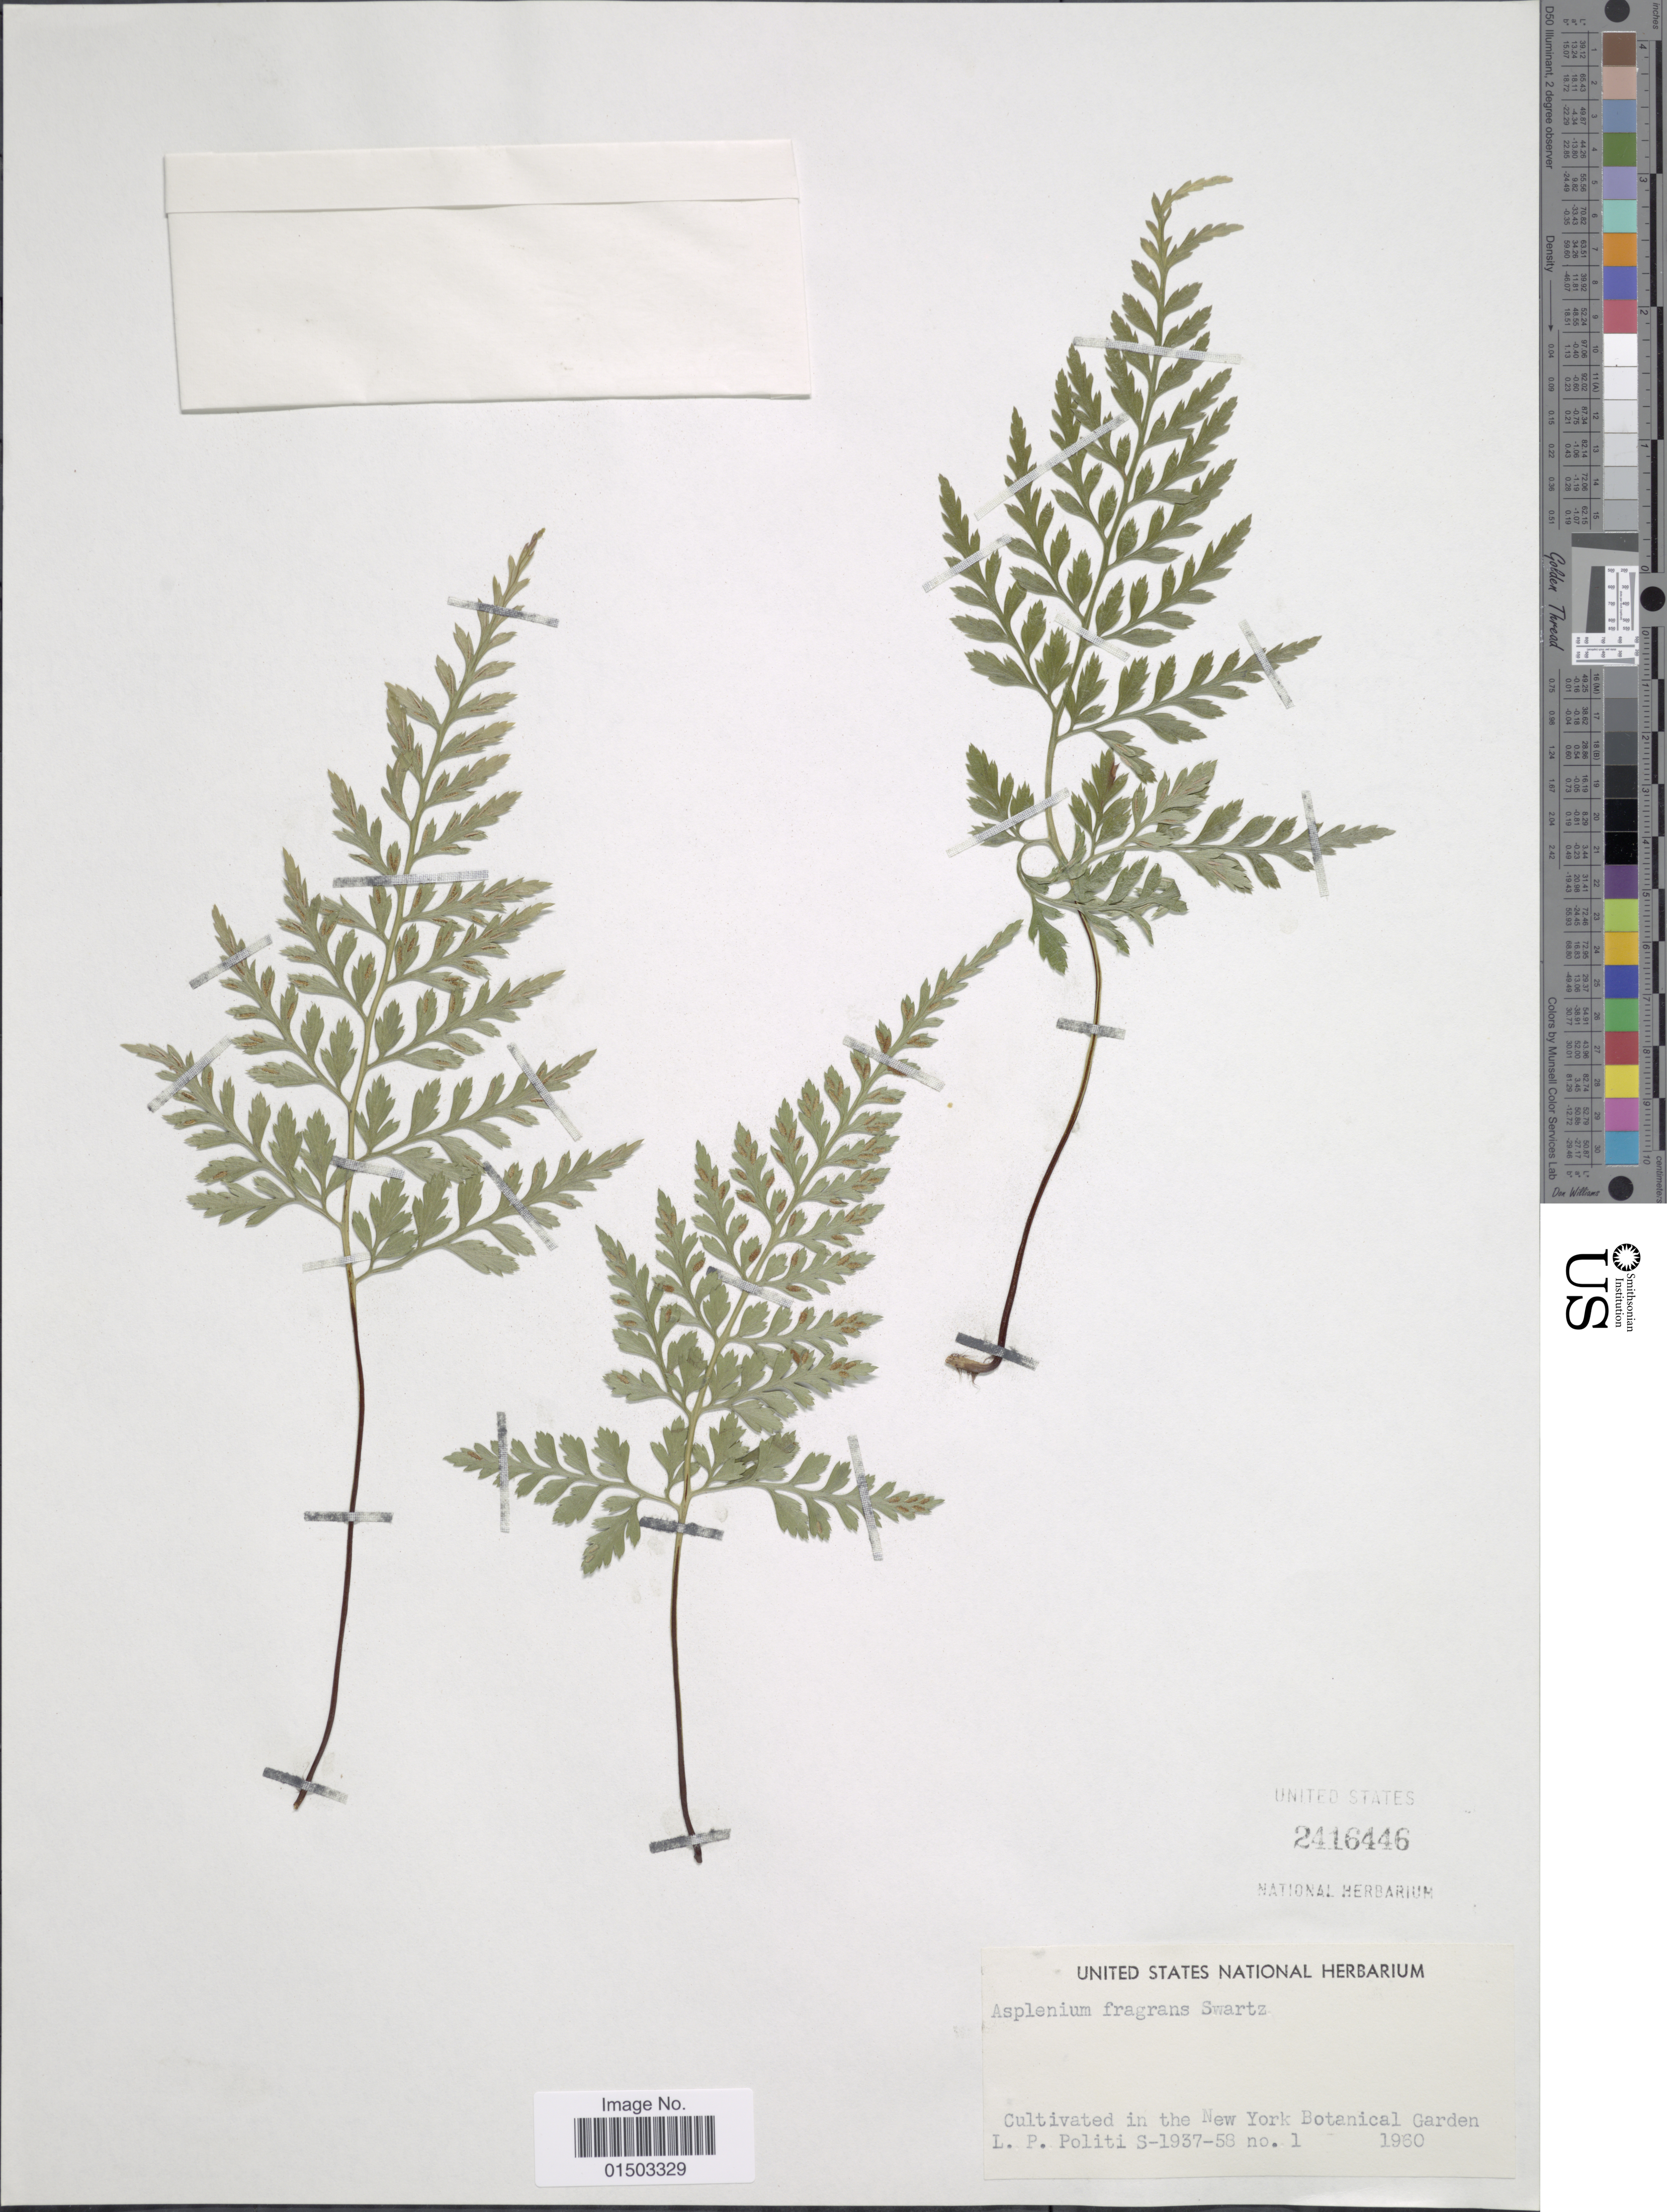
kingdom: Plantae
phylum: Tracheophyta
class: Polypodiopsida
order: Polypodiales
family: Aspleniaceae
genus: Asplenium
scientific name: Asplenium fragrans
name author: Sw.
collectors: L. Politi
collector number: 1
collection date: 1960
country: United States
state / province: New York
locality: Cultivated in the New York Botanical Garden, S-1937-58.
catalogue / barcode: US 2416446